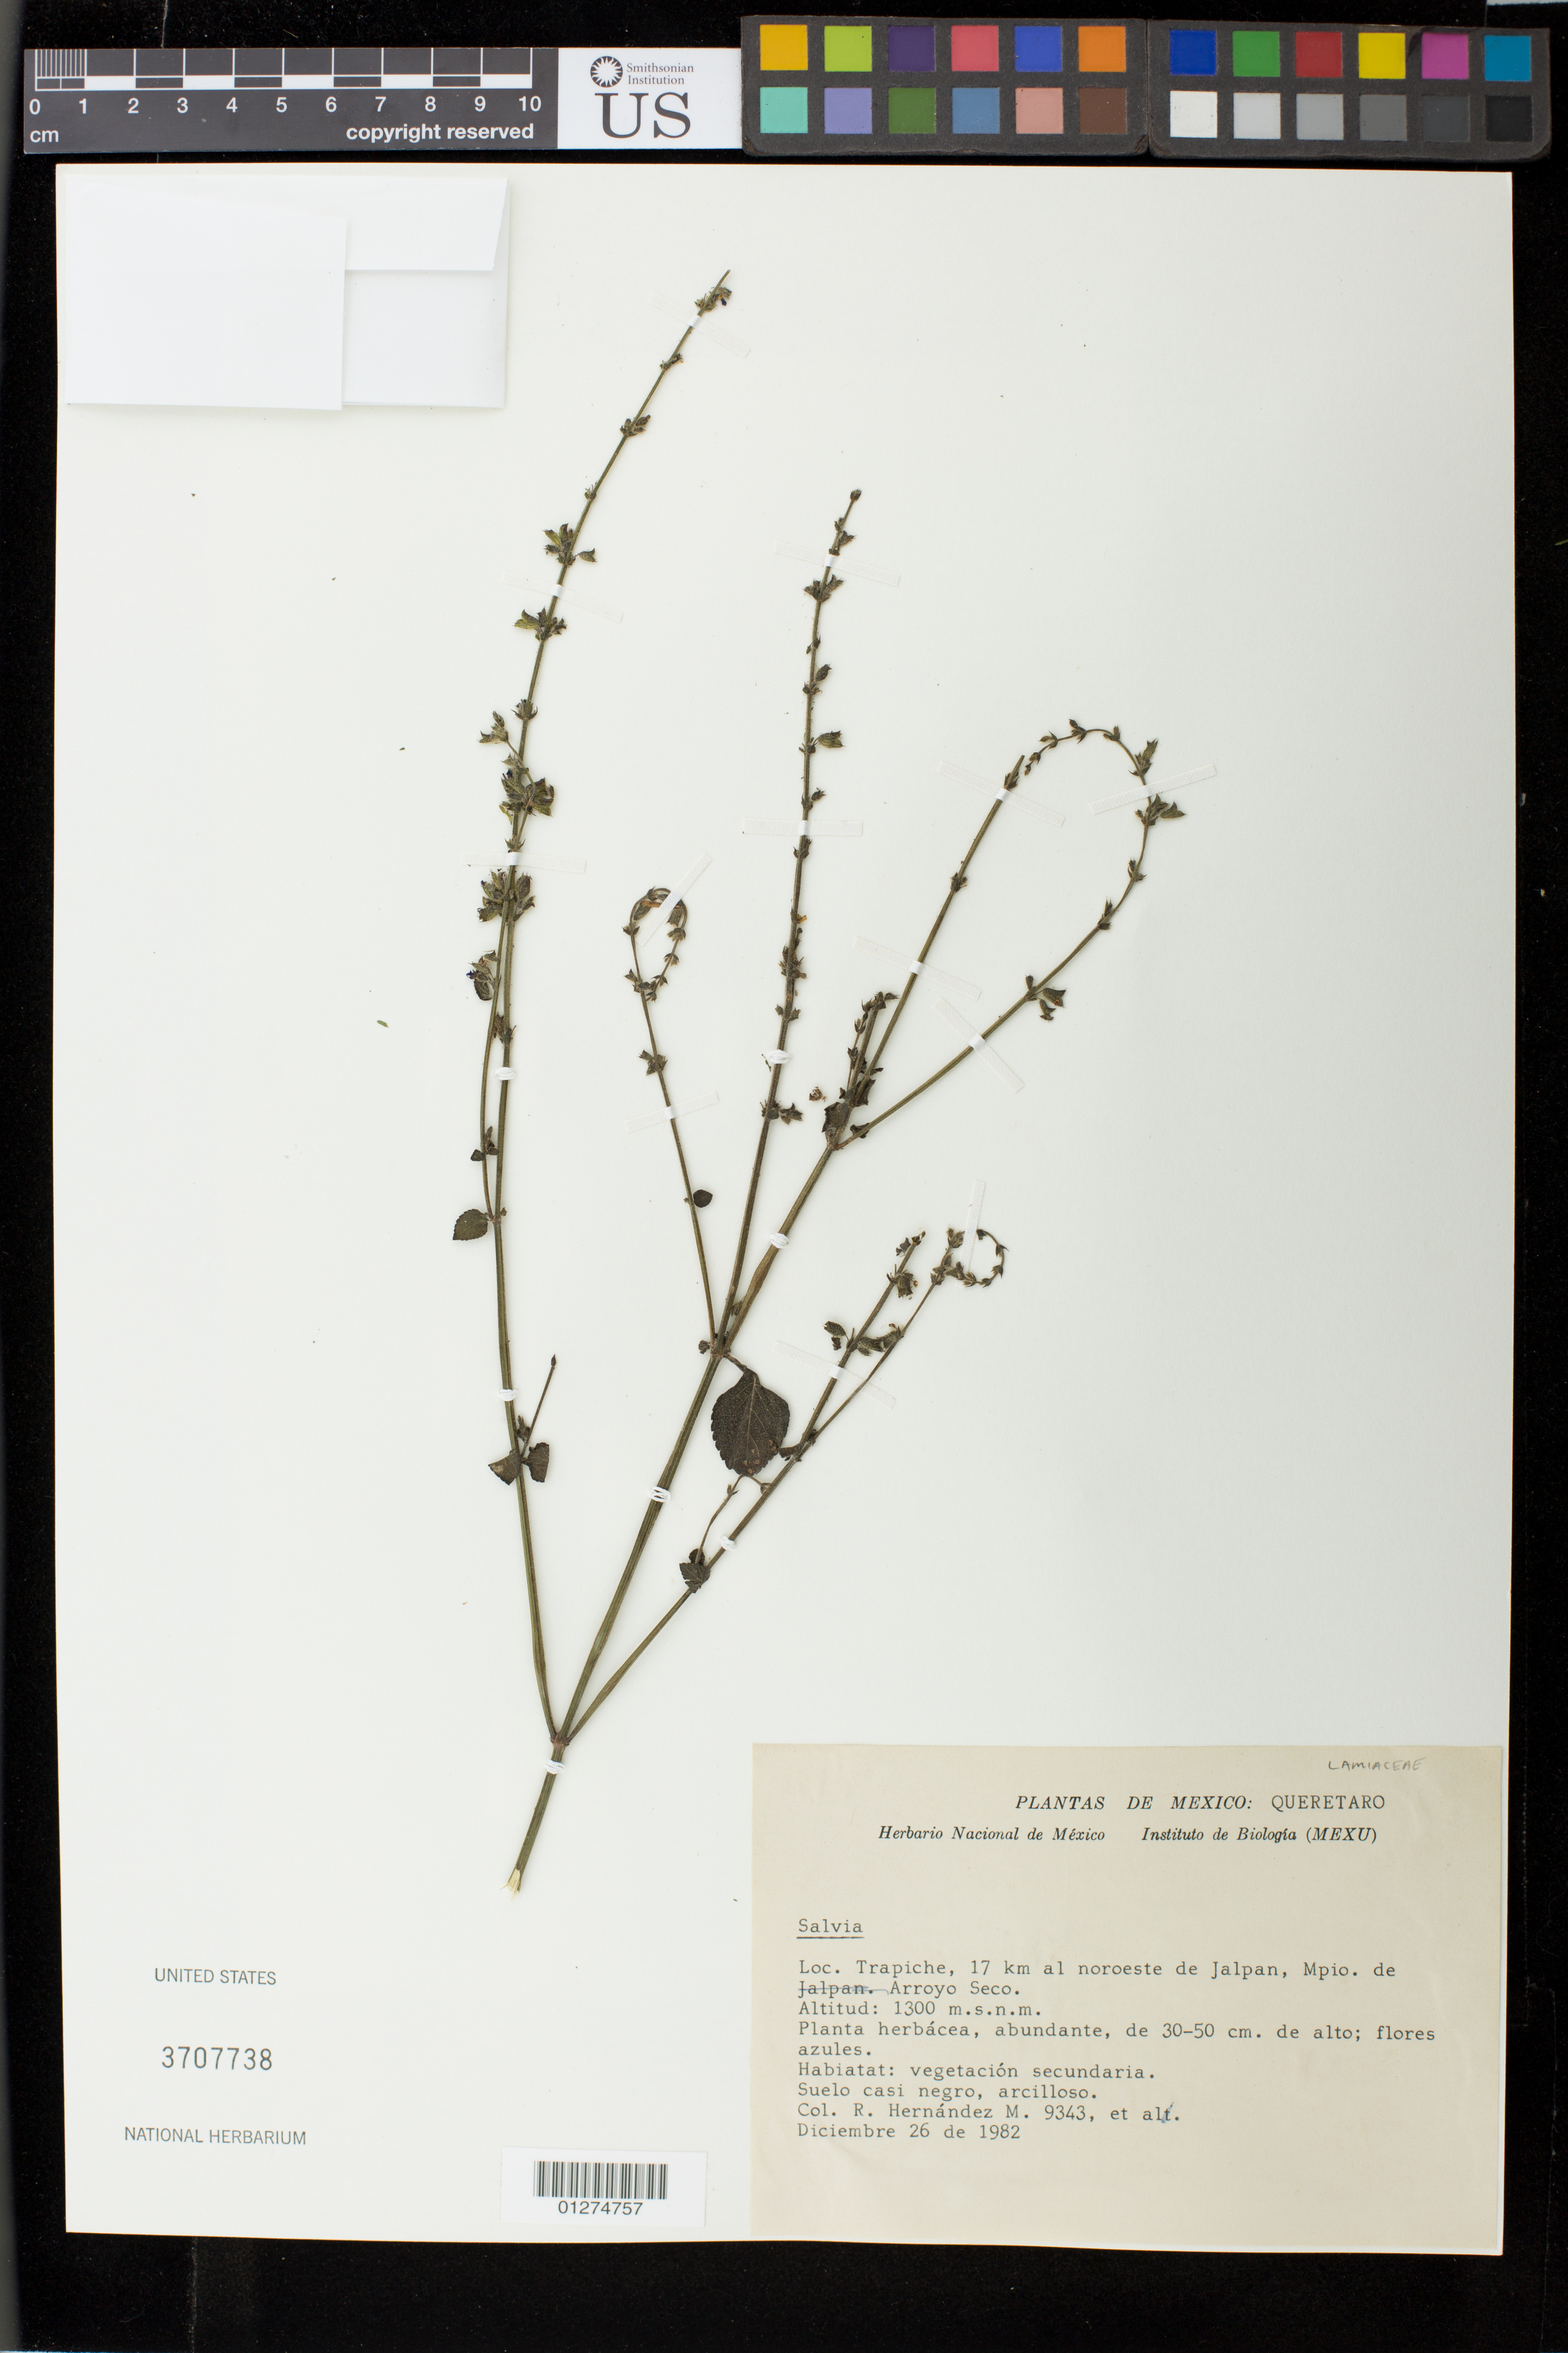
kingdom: Plantae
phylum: Tracheophyta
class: Magnoliopsida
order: Lamiales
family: Lamiaceae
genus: Salvia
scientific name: Salvia sp.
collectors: F. Hernández A. et al.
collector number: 9343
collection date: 1982-12-26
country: Mexico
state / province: Querétaro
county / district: Arroyo Seco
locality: Trapiche, 17 km al noroeste de Jalpan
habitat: vegetacion secundaria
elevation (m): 1300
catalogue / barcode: US 3707738